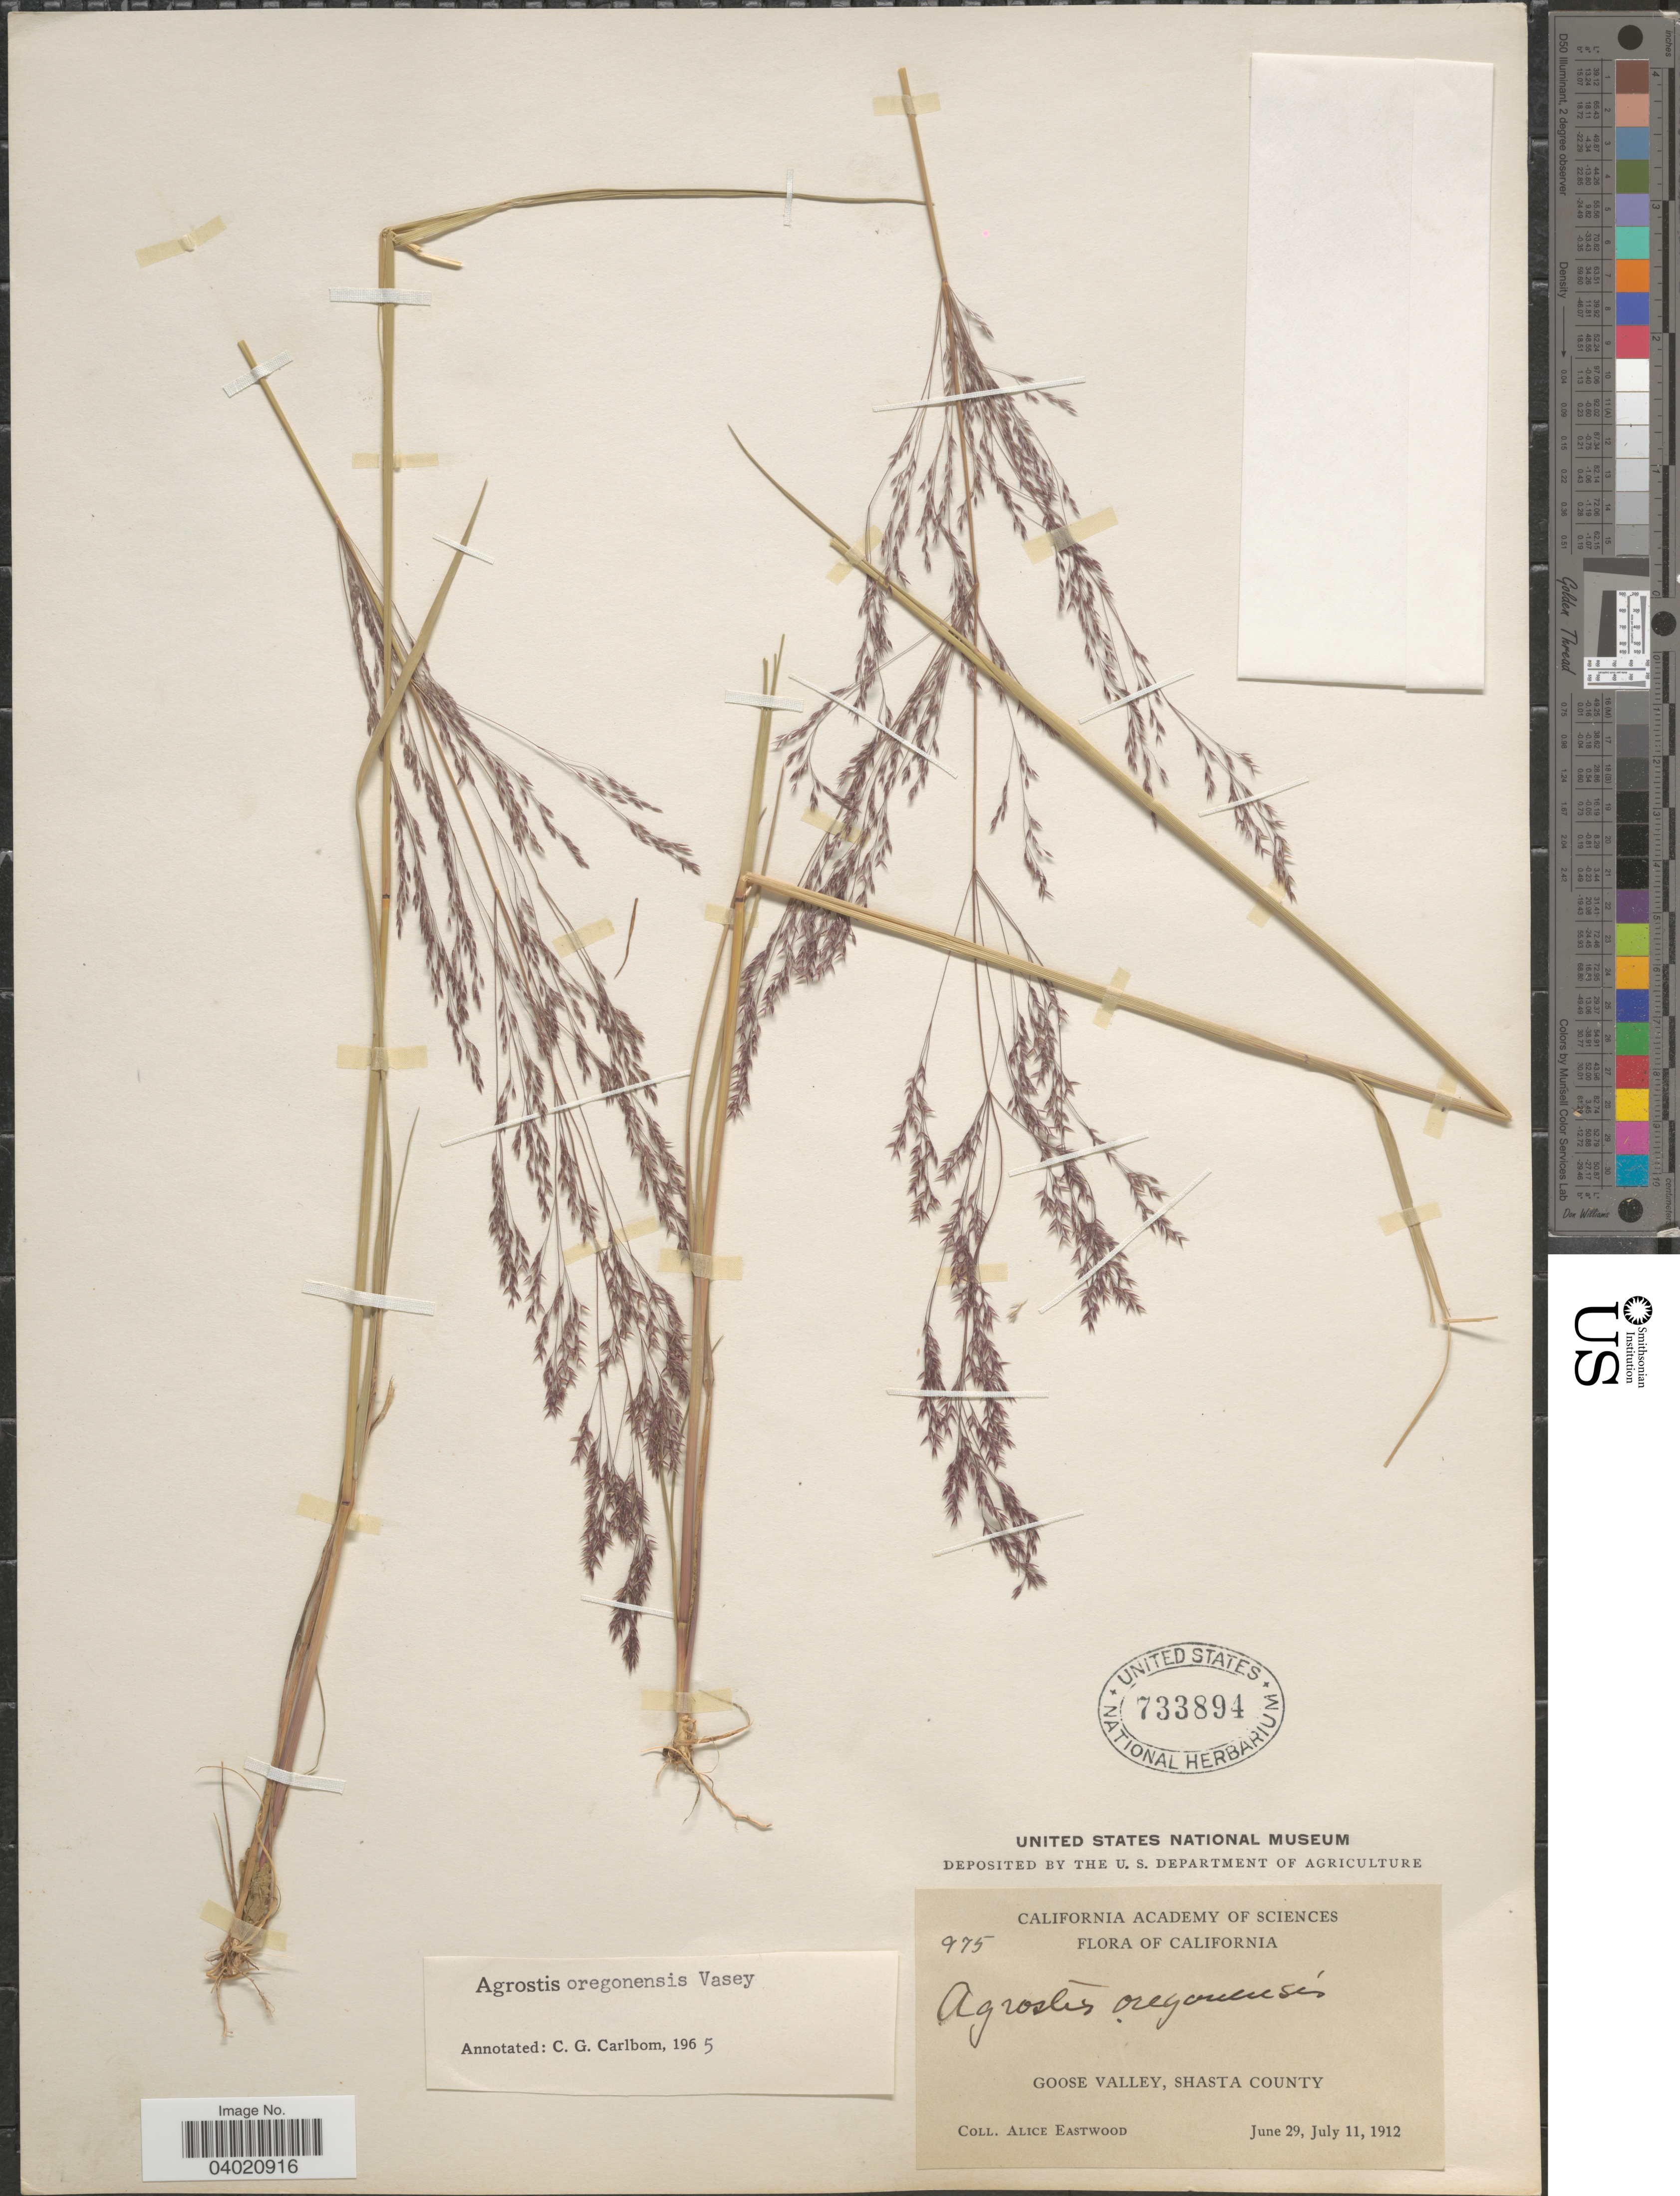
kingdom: Plantae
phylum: Tracheophyta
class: Liliopsida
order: Poales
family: Poaceae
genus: Agrostis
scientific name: Agrostis oregonensis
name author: Vasey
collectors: A. Eastwood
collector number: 975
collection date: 1912-06-29/1912-07-11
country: United States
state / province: California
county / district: Shasta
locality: Goose Valley, Shasta County.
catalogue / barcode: US 733894